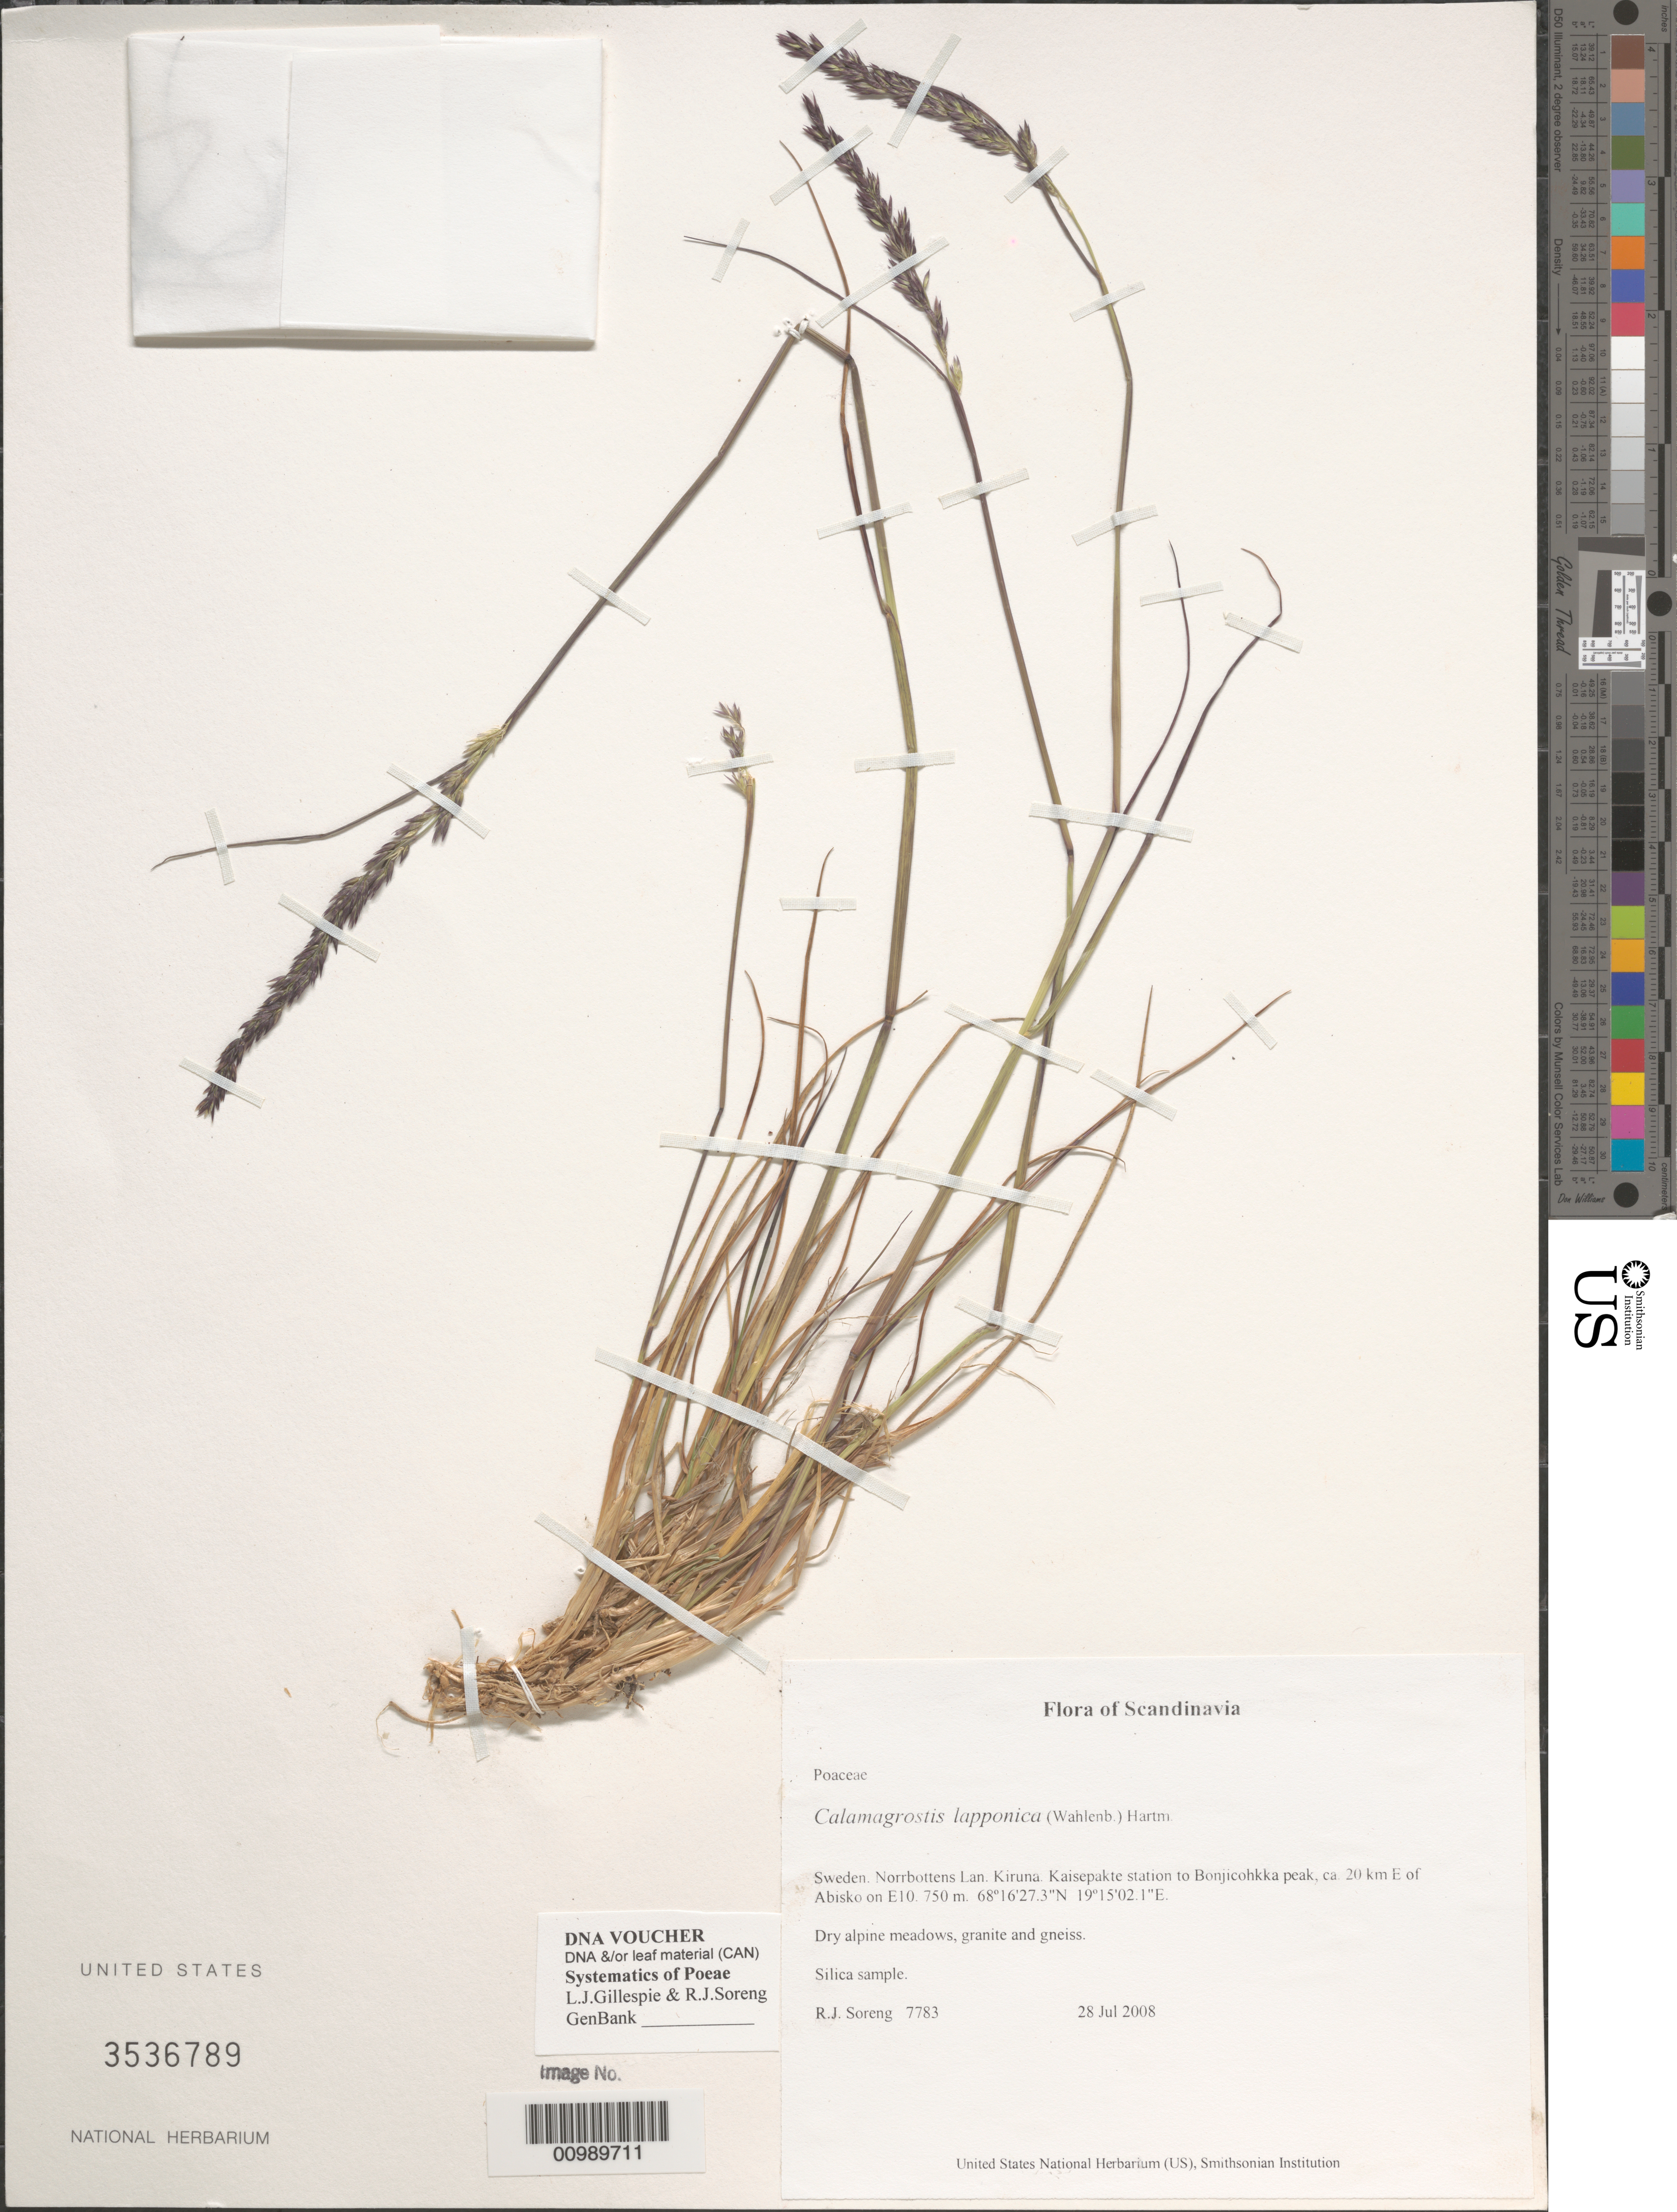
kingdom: Plantae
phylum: Tracheophyta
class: Liliopsida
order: Poales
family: Poaceae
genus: Calamagrostis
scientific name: Calamagrostis lapponica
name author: (Wahlenb.) Hartm.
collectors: R. J. Soreng & N. L. Soreng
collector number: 7783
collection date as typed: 28 Jul 2008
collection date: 2008-07-28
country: Sweden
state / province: Norrbotten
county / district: Kiruna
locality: Kaisepakte station to Bonjicohkka peak, ca. 20 km E of Abisko on E10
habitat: Dry alpine meadows, granite and gneiss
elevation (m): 750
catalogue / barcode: US 3536789